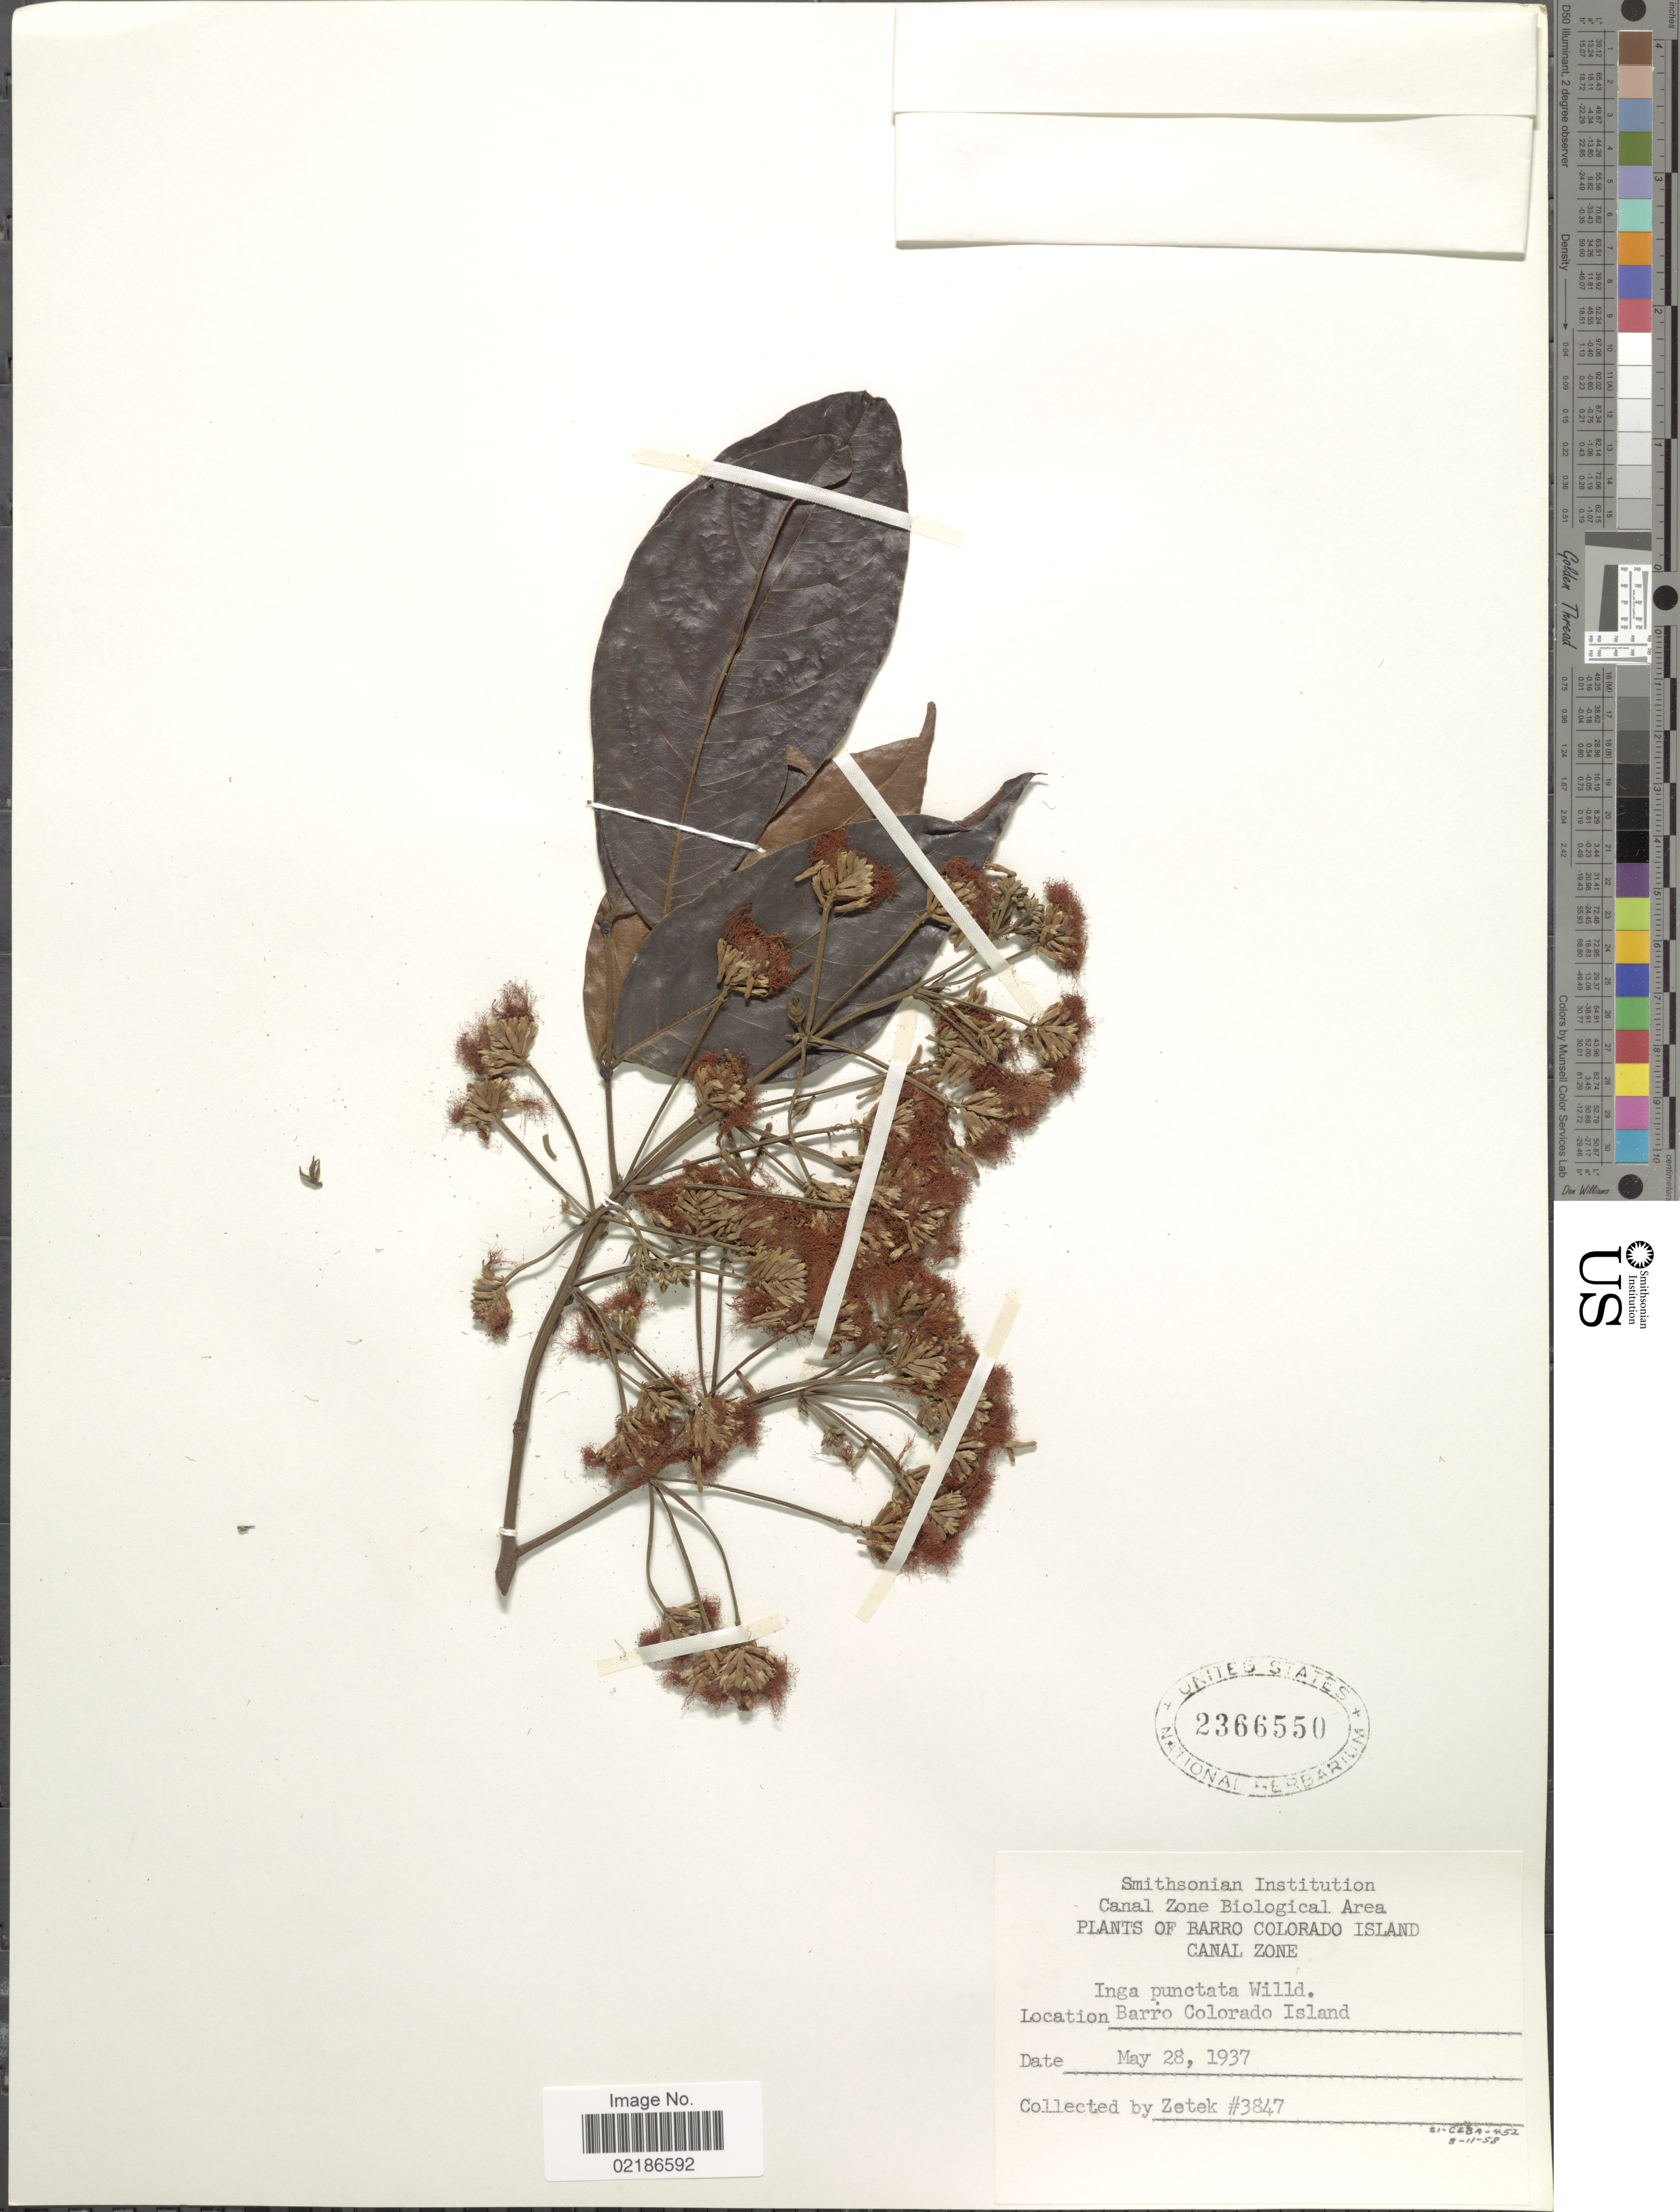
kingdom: Plantae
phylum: Tracheophyta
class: Magnoliopsida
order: Fabales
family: Fabaceae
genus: Inga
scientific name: Inga punctata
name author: Willd.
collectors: -. Zetek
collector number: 3847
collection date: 1937-05-28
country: Russian Federation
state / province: Khabarovsk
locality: Barro Colorado Island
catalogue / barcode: US 2366550